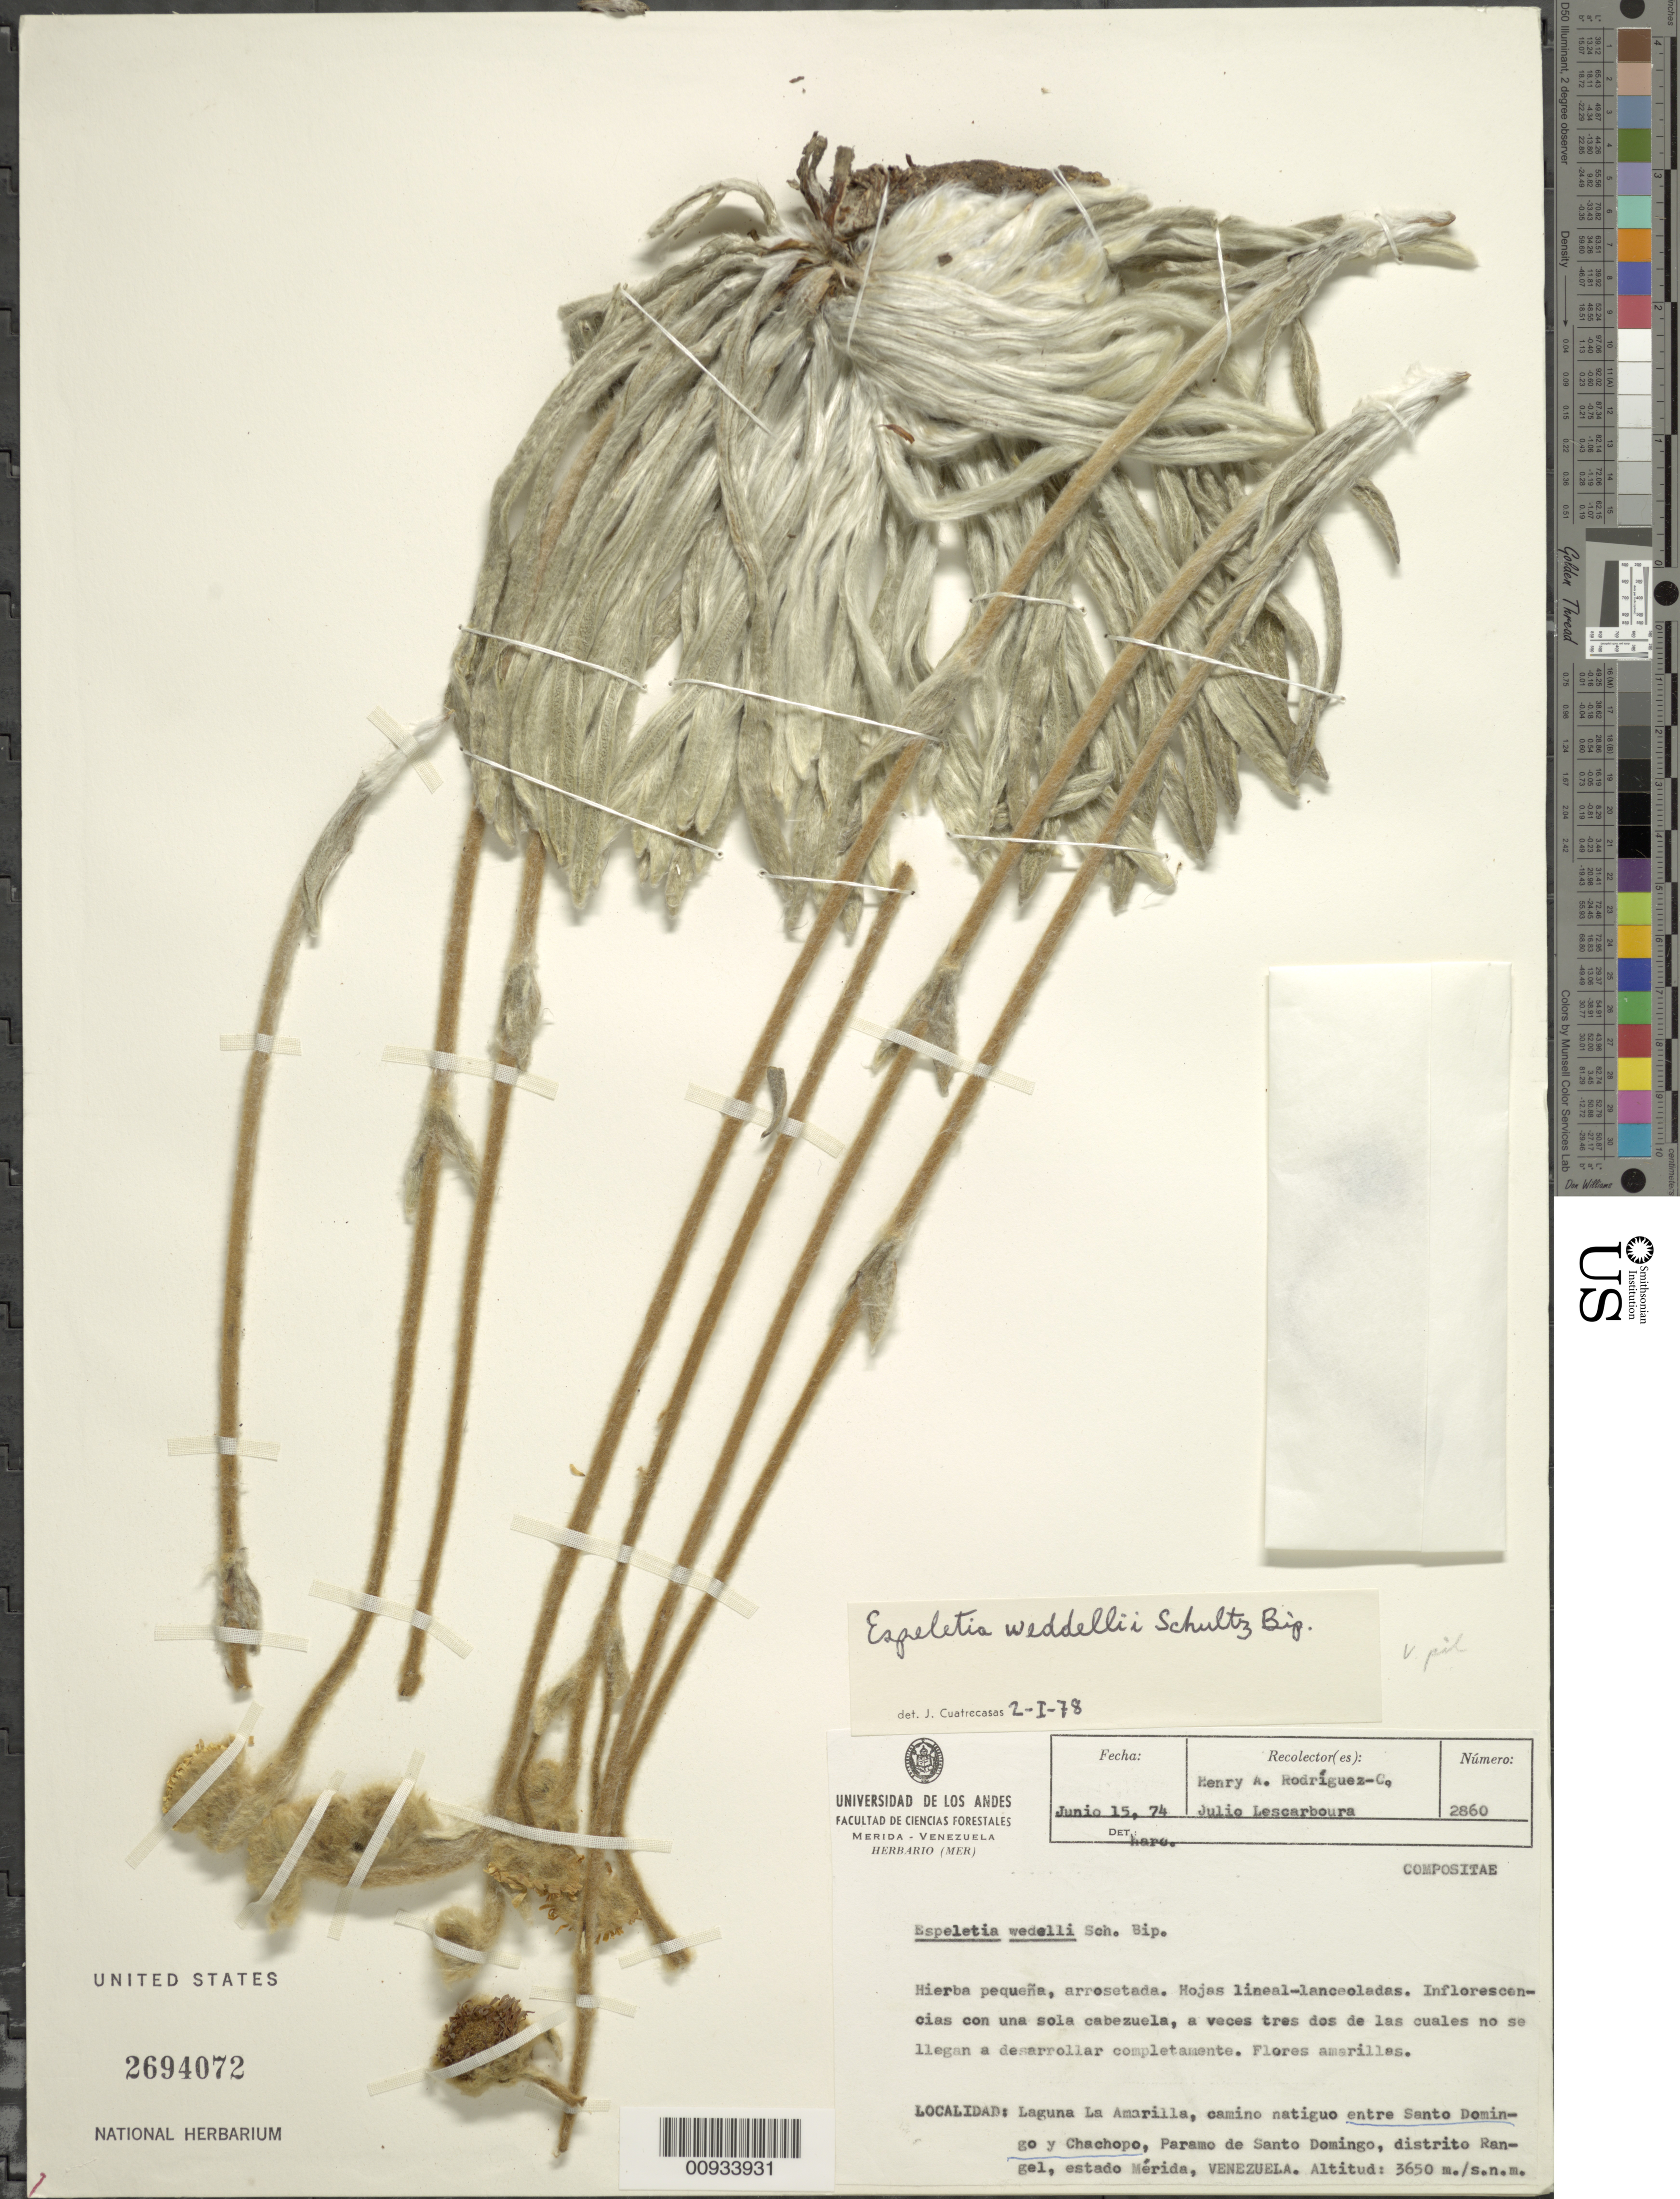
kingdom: Plantae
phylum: Tracheophyta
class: Magnoliopsida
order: Asterales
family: Asteraceae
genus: Espeletia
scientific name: Espeletia weddellii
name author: Sch. Bip. ex Wedd.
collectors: H. A. Rodriguez & J. Lescarboura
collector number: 2860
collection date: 1974-06-15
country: Venezuela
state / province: Mérida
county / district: Rangel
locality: Páramo de Santo Domingo. Laguna La Amarilla, camino antiguo entre santo Domingo y Chachopo, Páramo de Santo Domingo.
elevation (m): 3650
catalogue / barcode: US 2694072